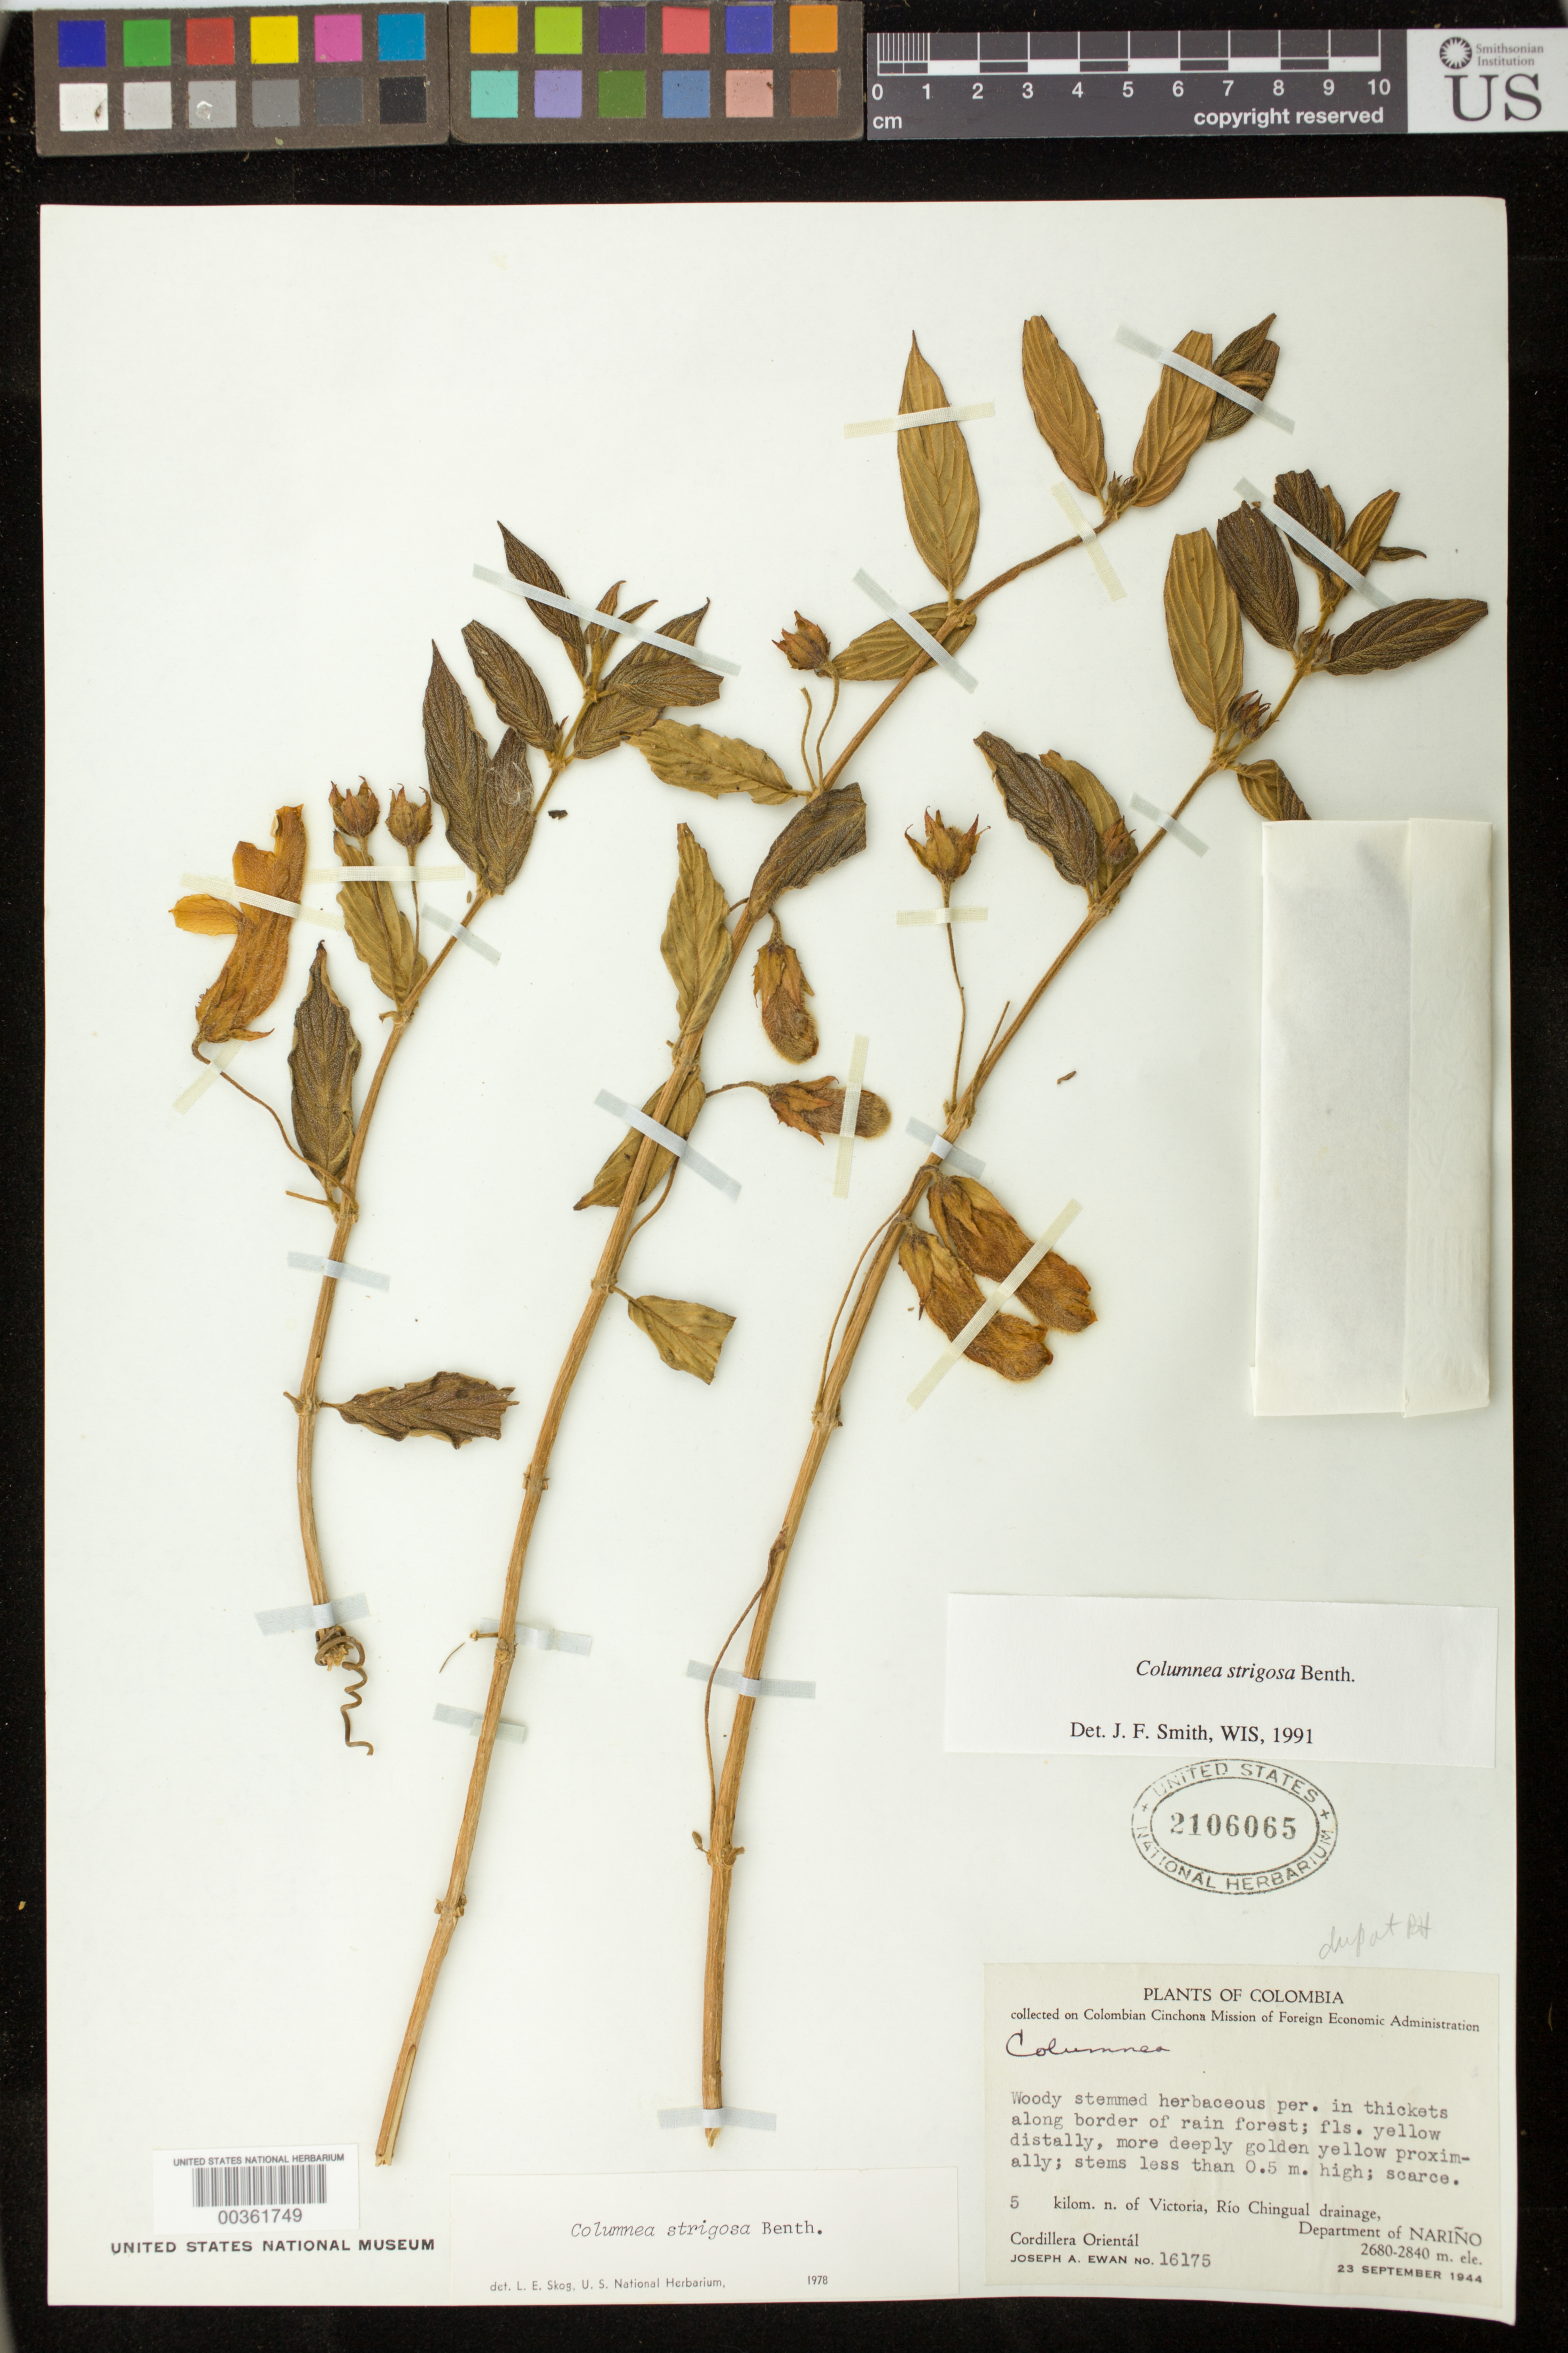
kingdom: Plantae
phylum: Tracheophyta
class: Magnoliopsida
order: Lamiales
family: Gesneriaceae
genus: Columnea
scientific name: Columnea strigosa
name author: Benth.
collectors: J. A. Ewan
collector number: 16175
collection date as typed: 23 Sep 1944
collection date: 1944-09-23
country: Colombia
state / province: Nariño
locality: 5 km N. of Victoria, Rio Chingual drainage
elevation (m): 2680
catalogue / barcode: US 2106065